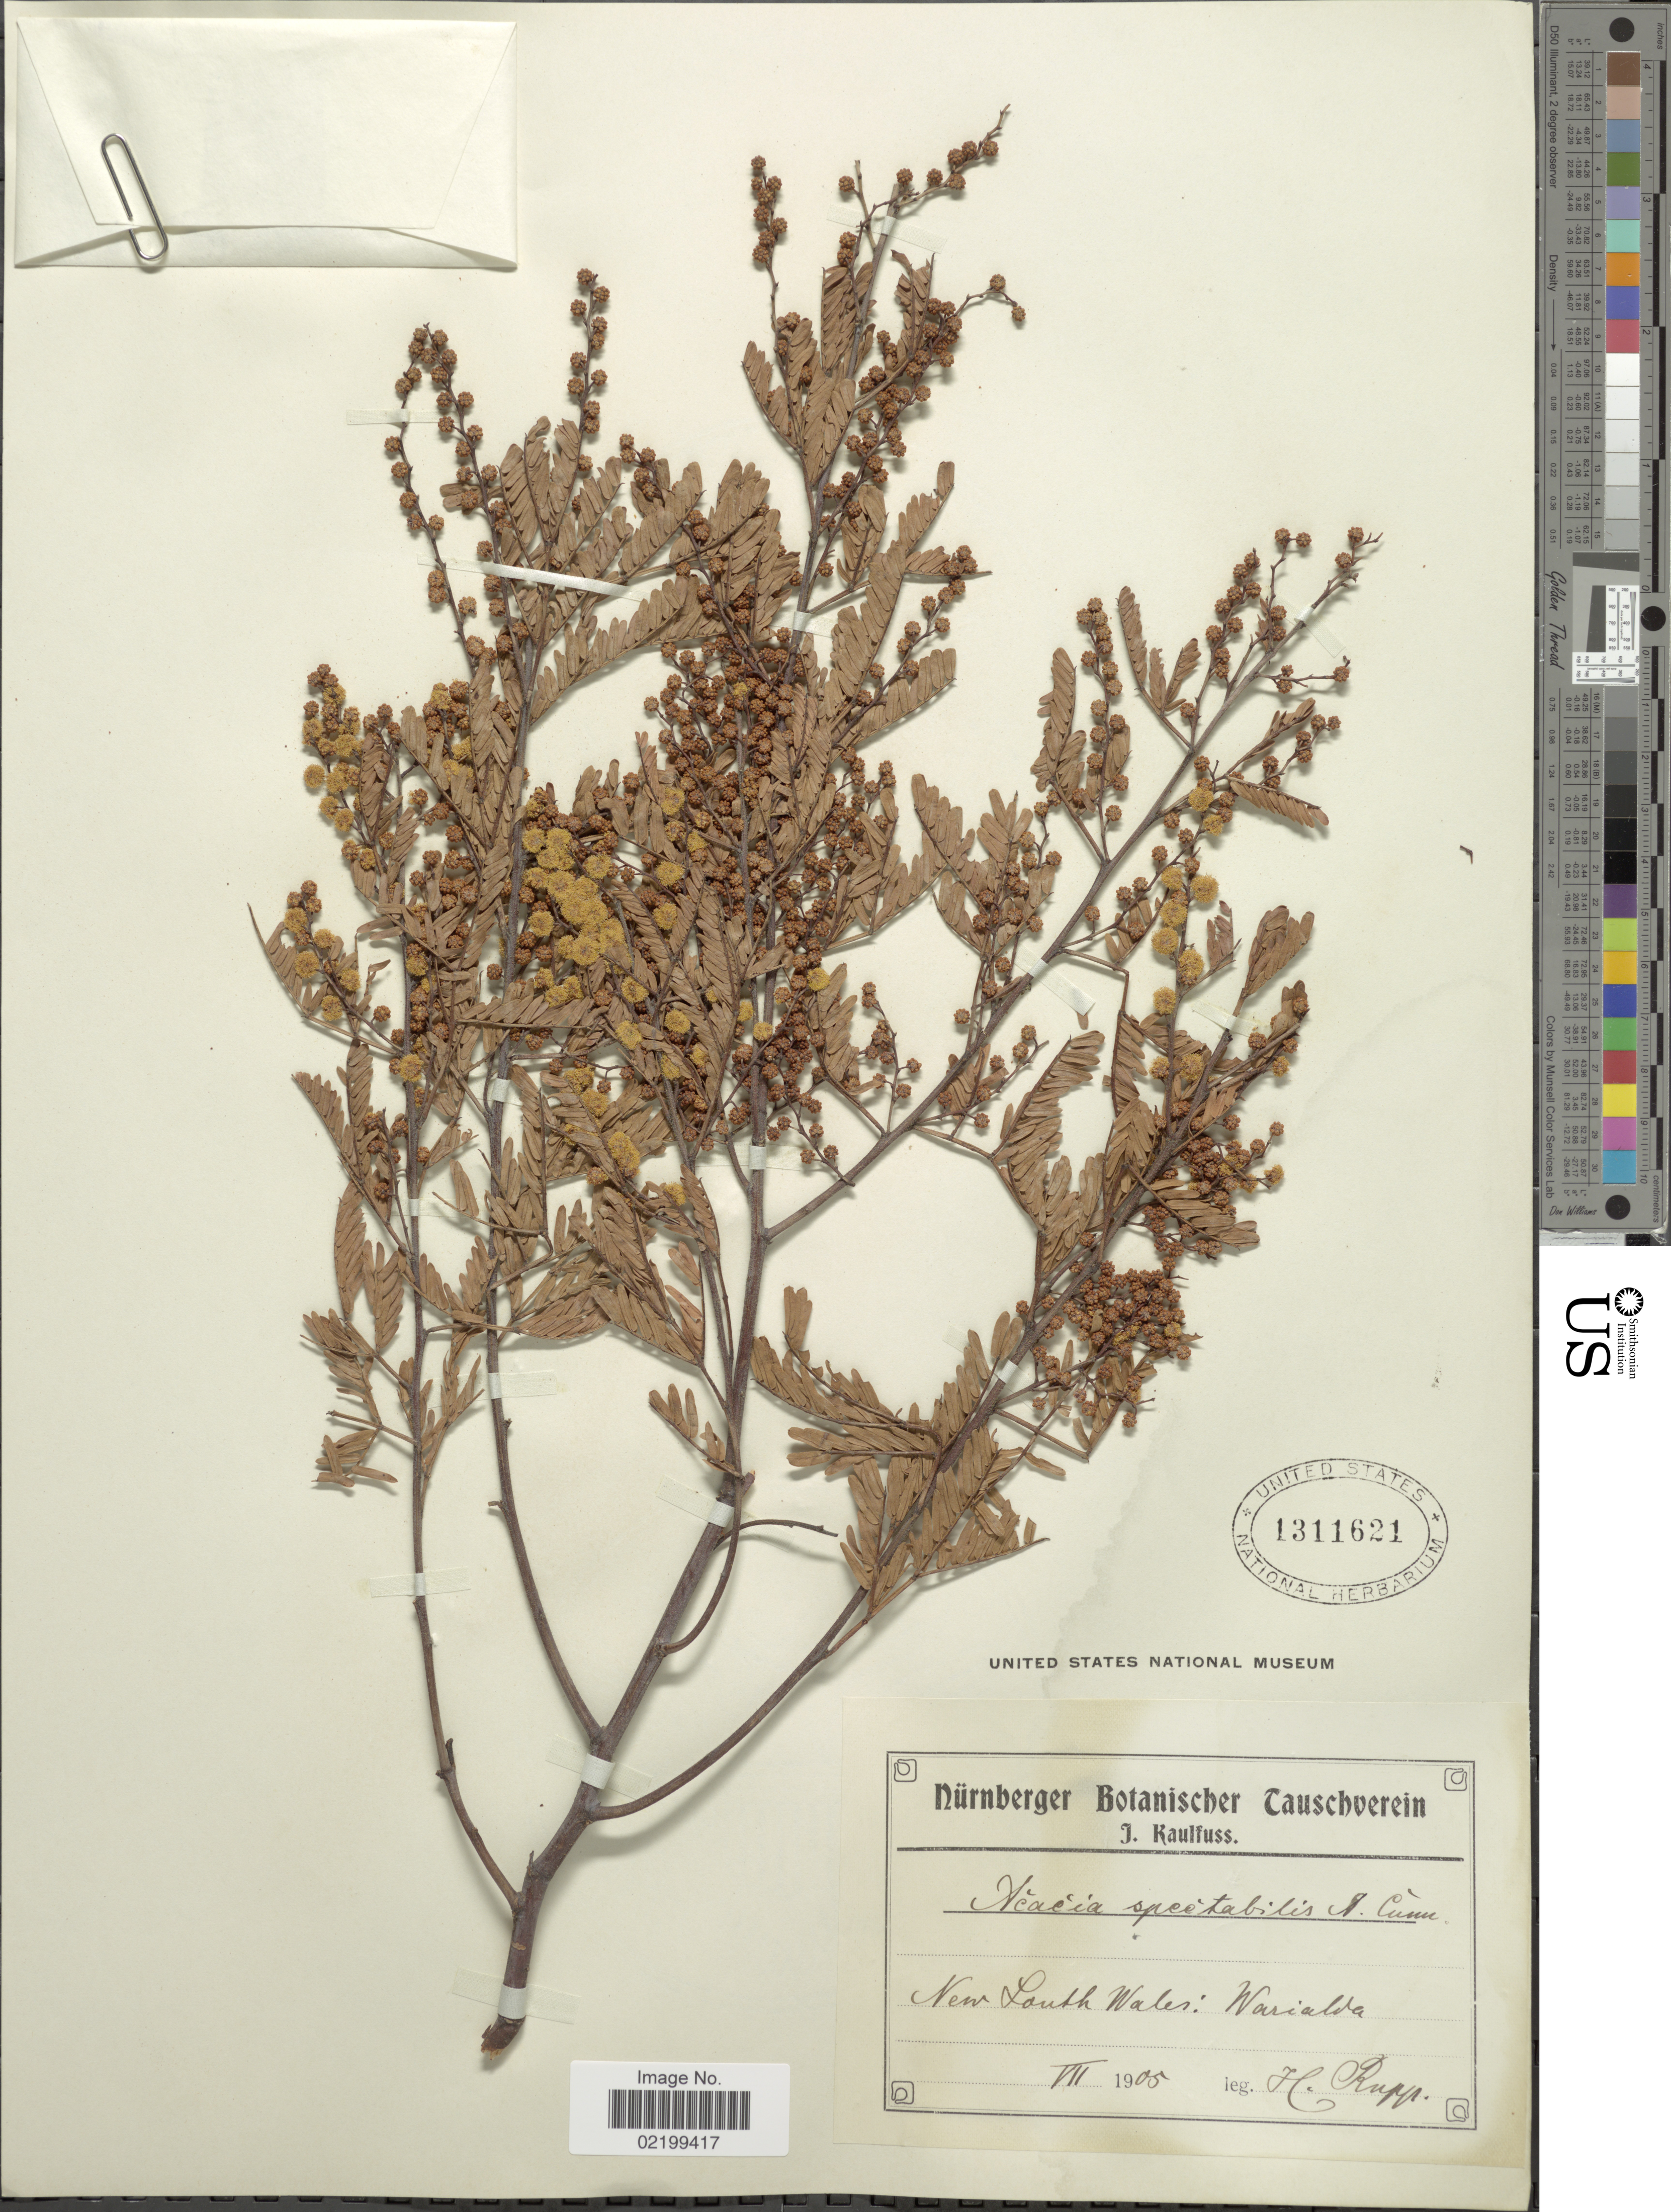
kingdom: Plantae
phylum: Tracheophyta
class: Magnoliopsida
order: Fabales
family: Fabaceae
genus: Acacia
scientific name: Acacia spectabilis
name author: Benth.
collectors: H. Rupp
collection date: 1905-07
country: Australia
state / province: New South Wales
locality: Warialda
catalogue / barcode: US 1311621